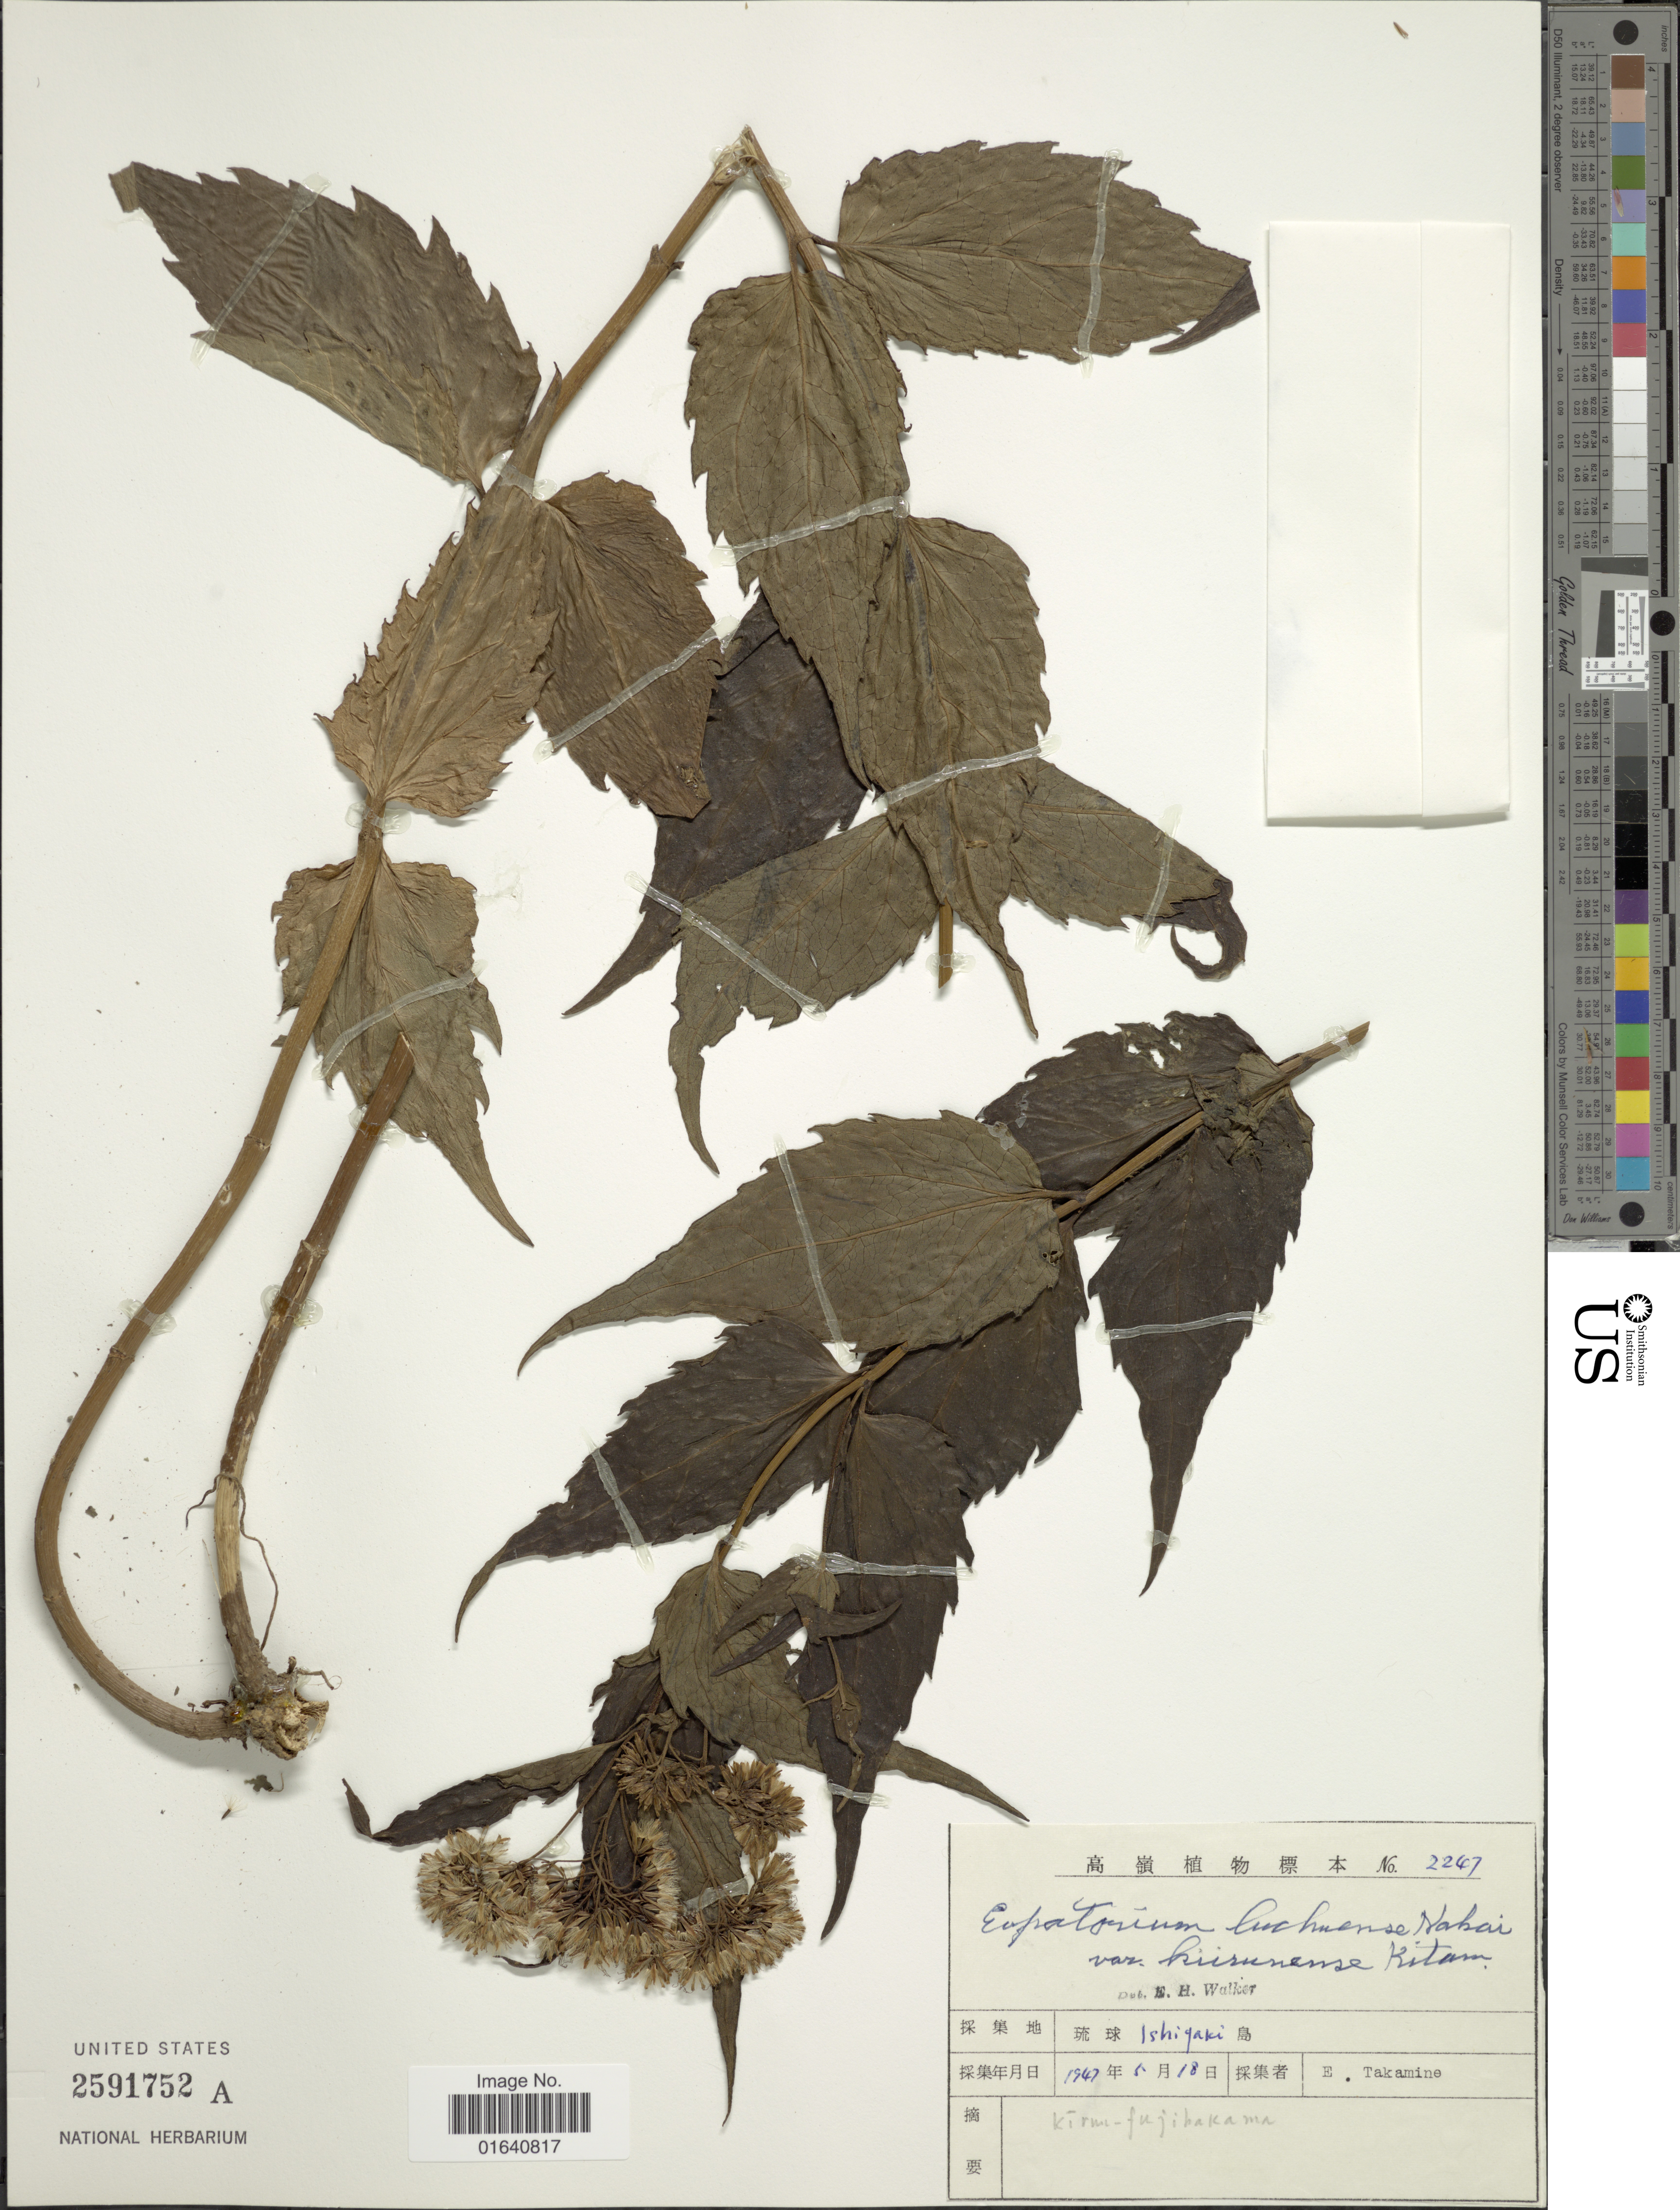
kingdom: Plantae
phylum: Tracheophyta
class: Magnoliopsida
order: Asterales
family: Asteraceae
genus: Eupatorium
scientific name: Eupatorium luchuense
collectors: E. Takamine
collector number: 2247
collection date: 1947-05-18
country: Japan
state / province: Okinawa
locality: X Ishigaki, Kirme-fujihakama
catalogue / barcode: US 2591752A